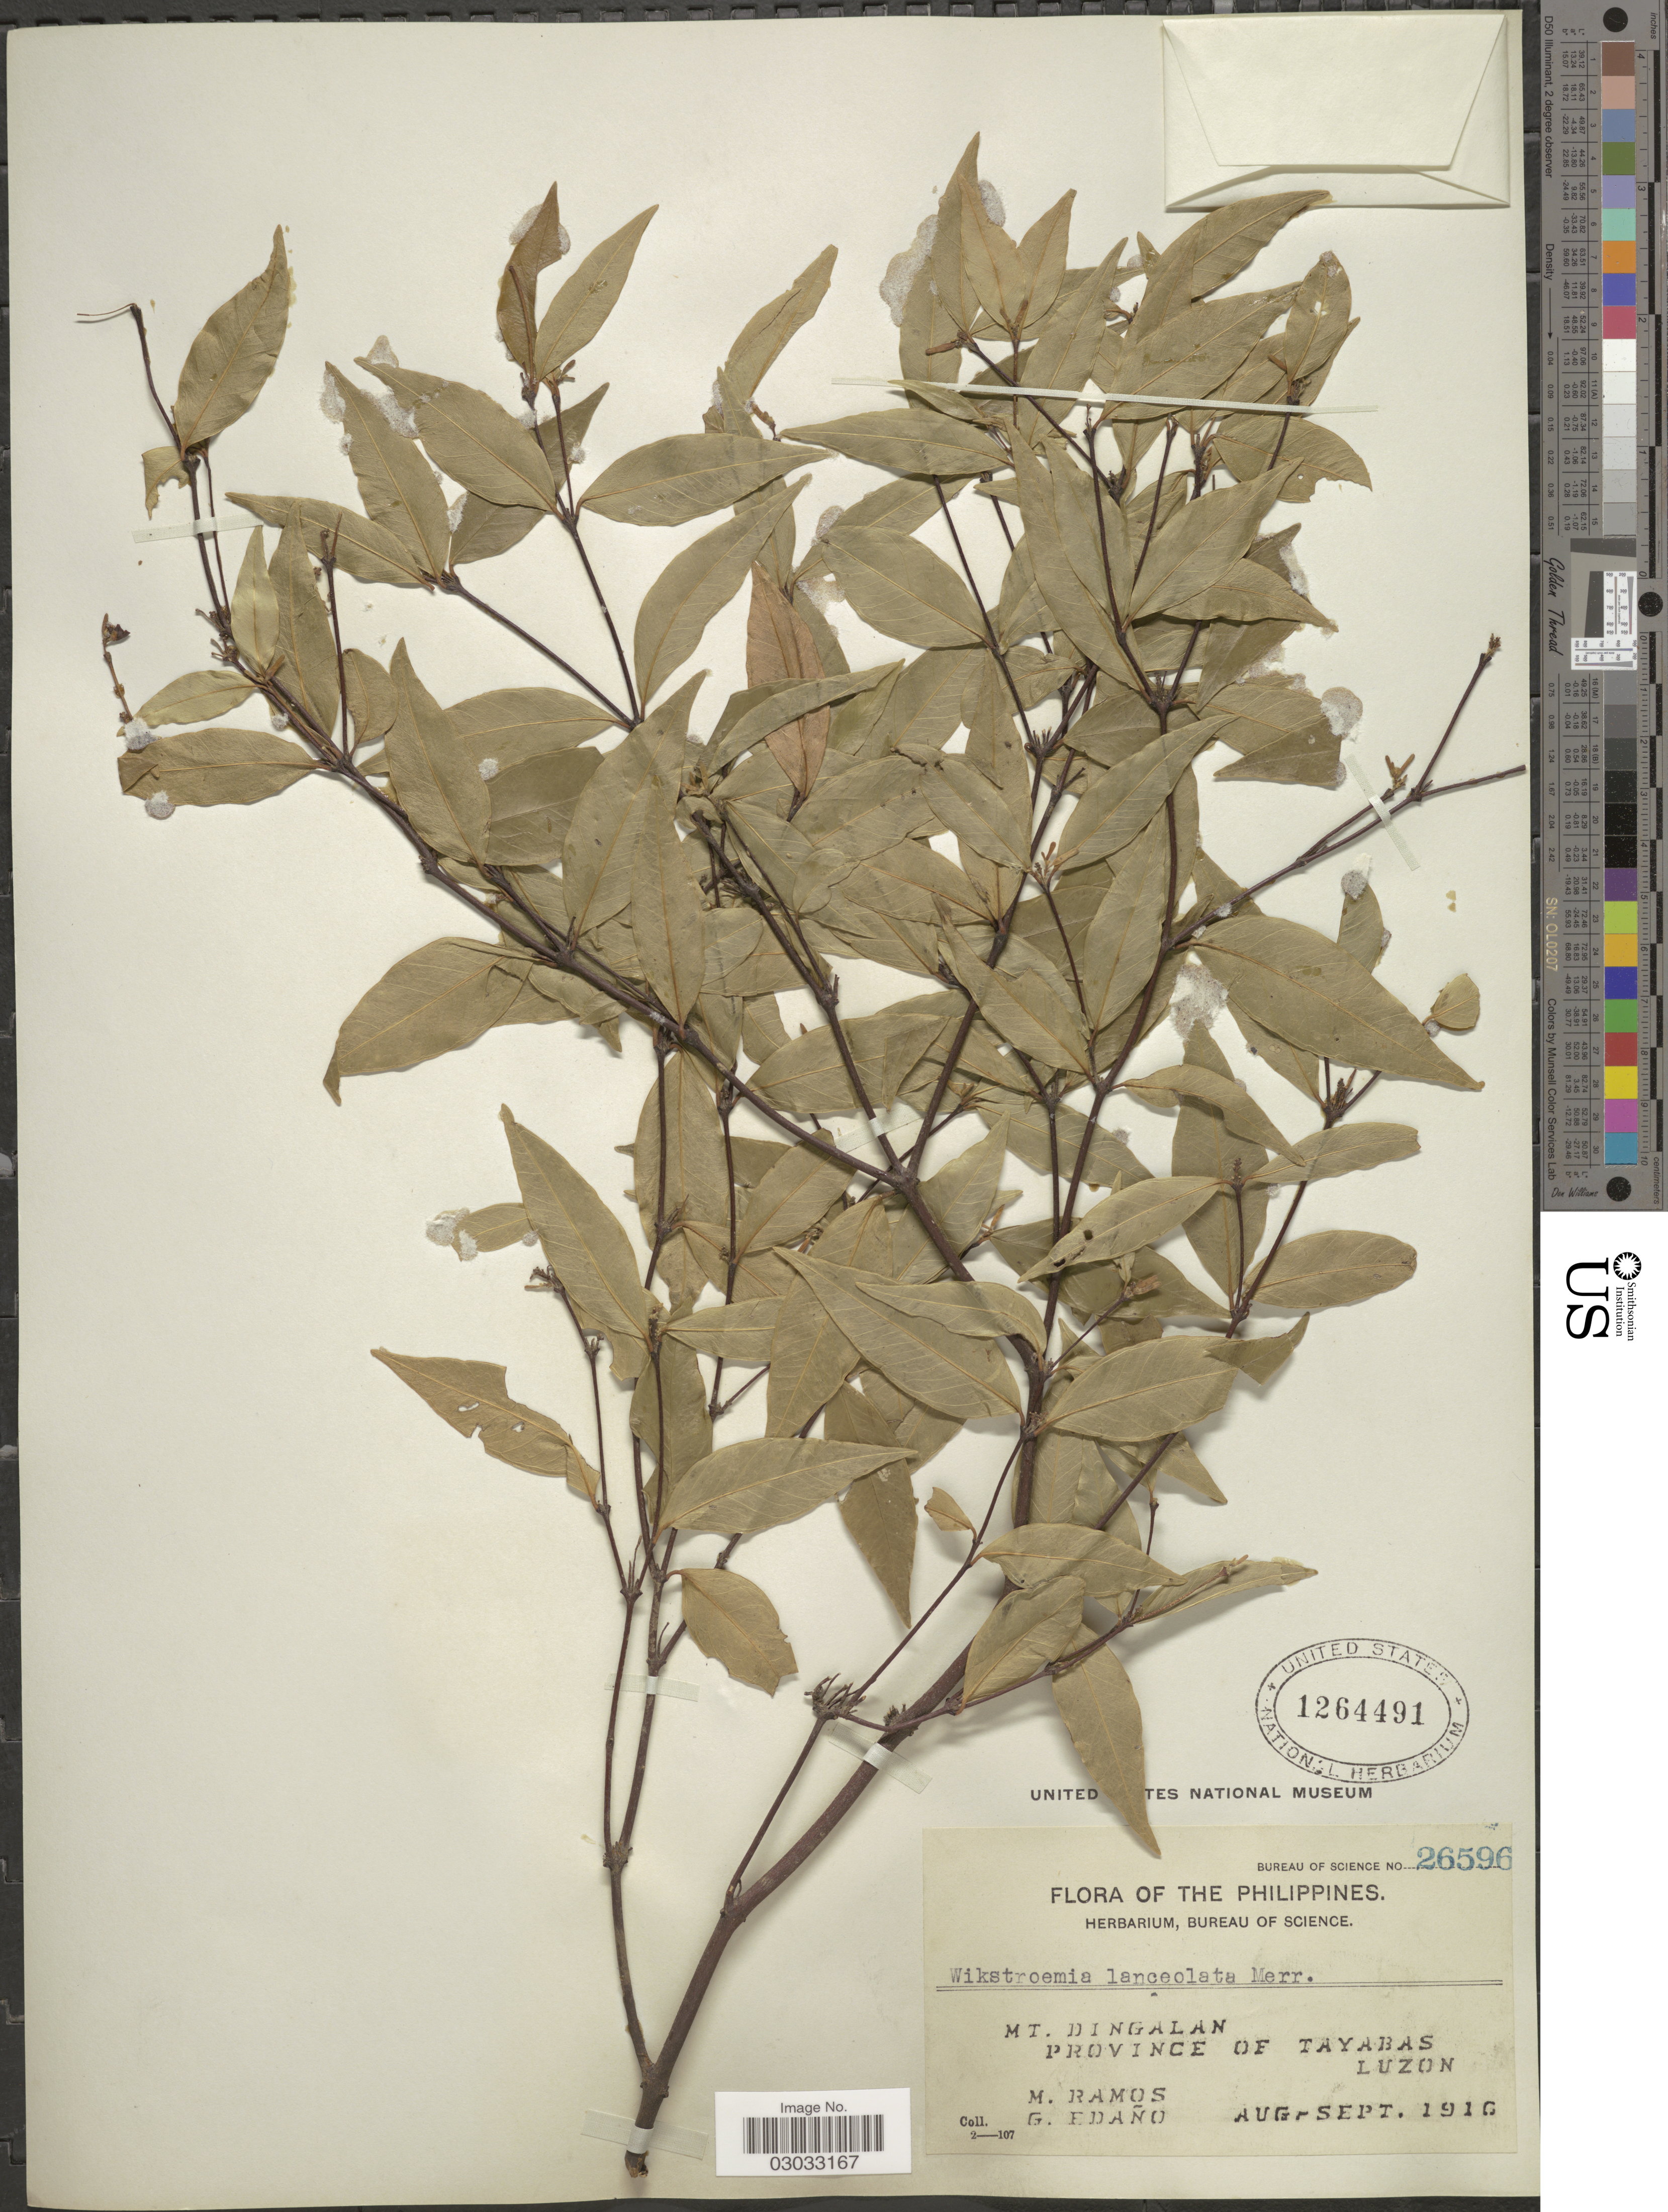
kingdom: Plantae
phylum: Tracheophyta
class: Magnoliopsida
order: Malvales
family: Thymelaeaceae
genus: Wikstroemia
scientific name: Wikstroemia lanceolata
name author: Merr.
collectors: M. Ramos & G. Edaño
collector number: Bureau of Science 26596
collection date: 1916-08/1916-09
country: Philippines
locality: Mt. Dingalan, Province of Tayabas, Luzon.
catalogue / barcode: US 1264491